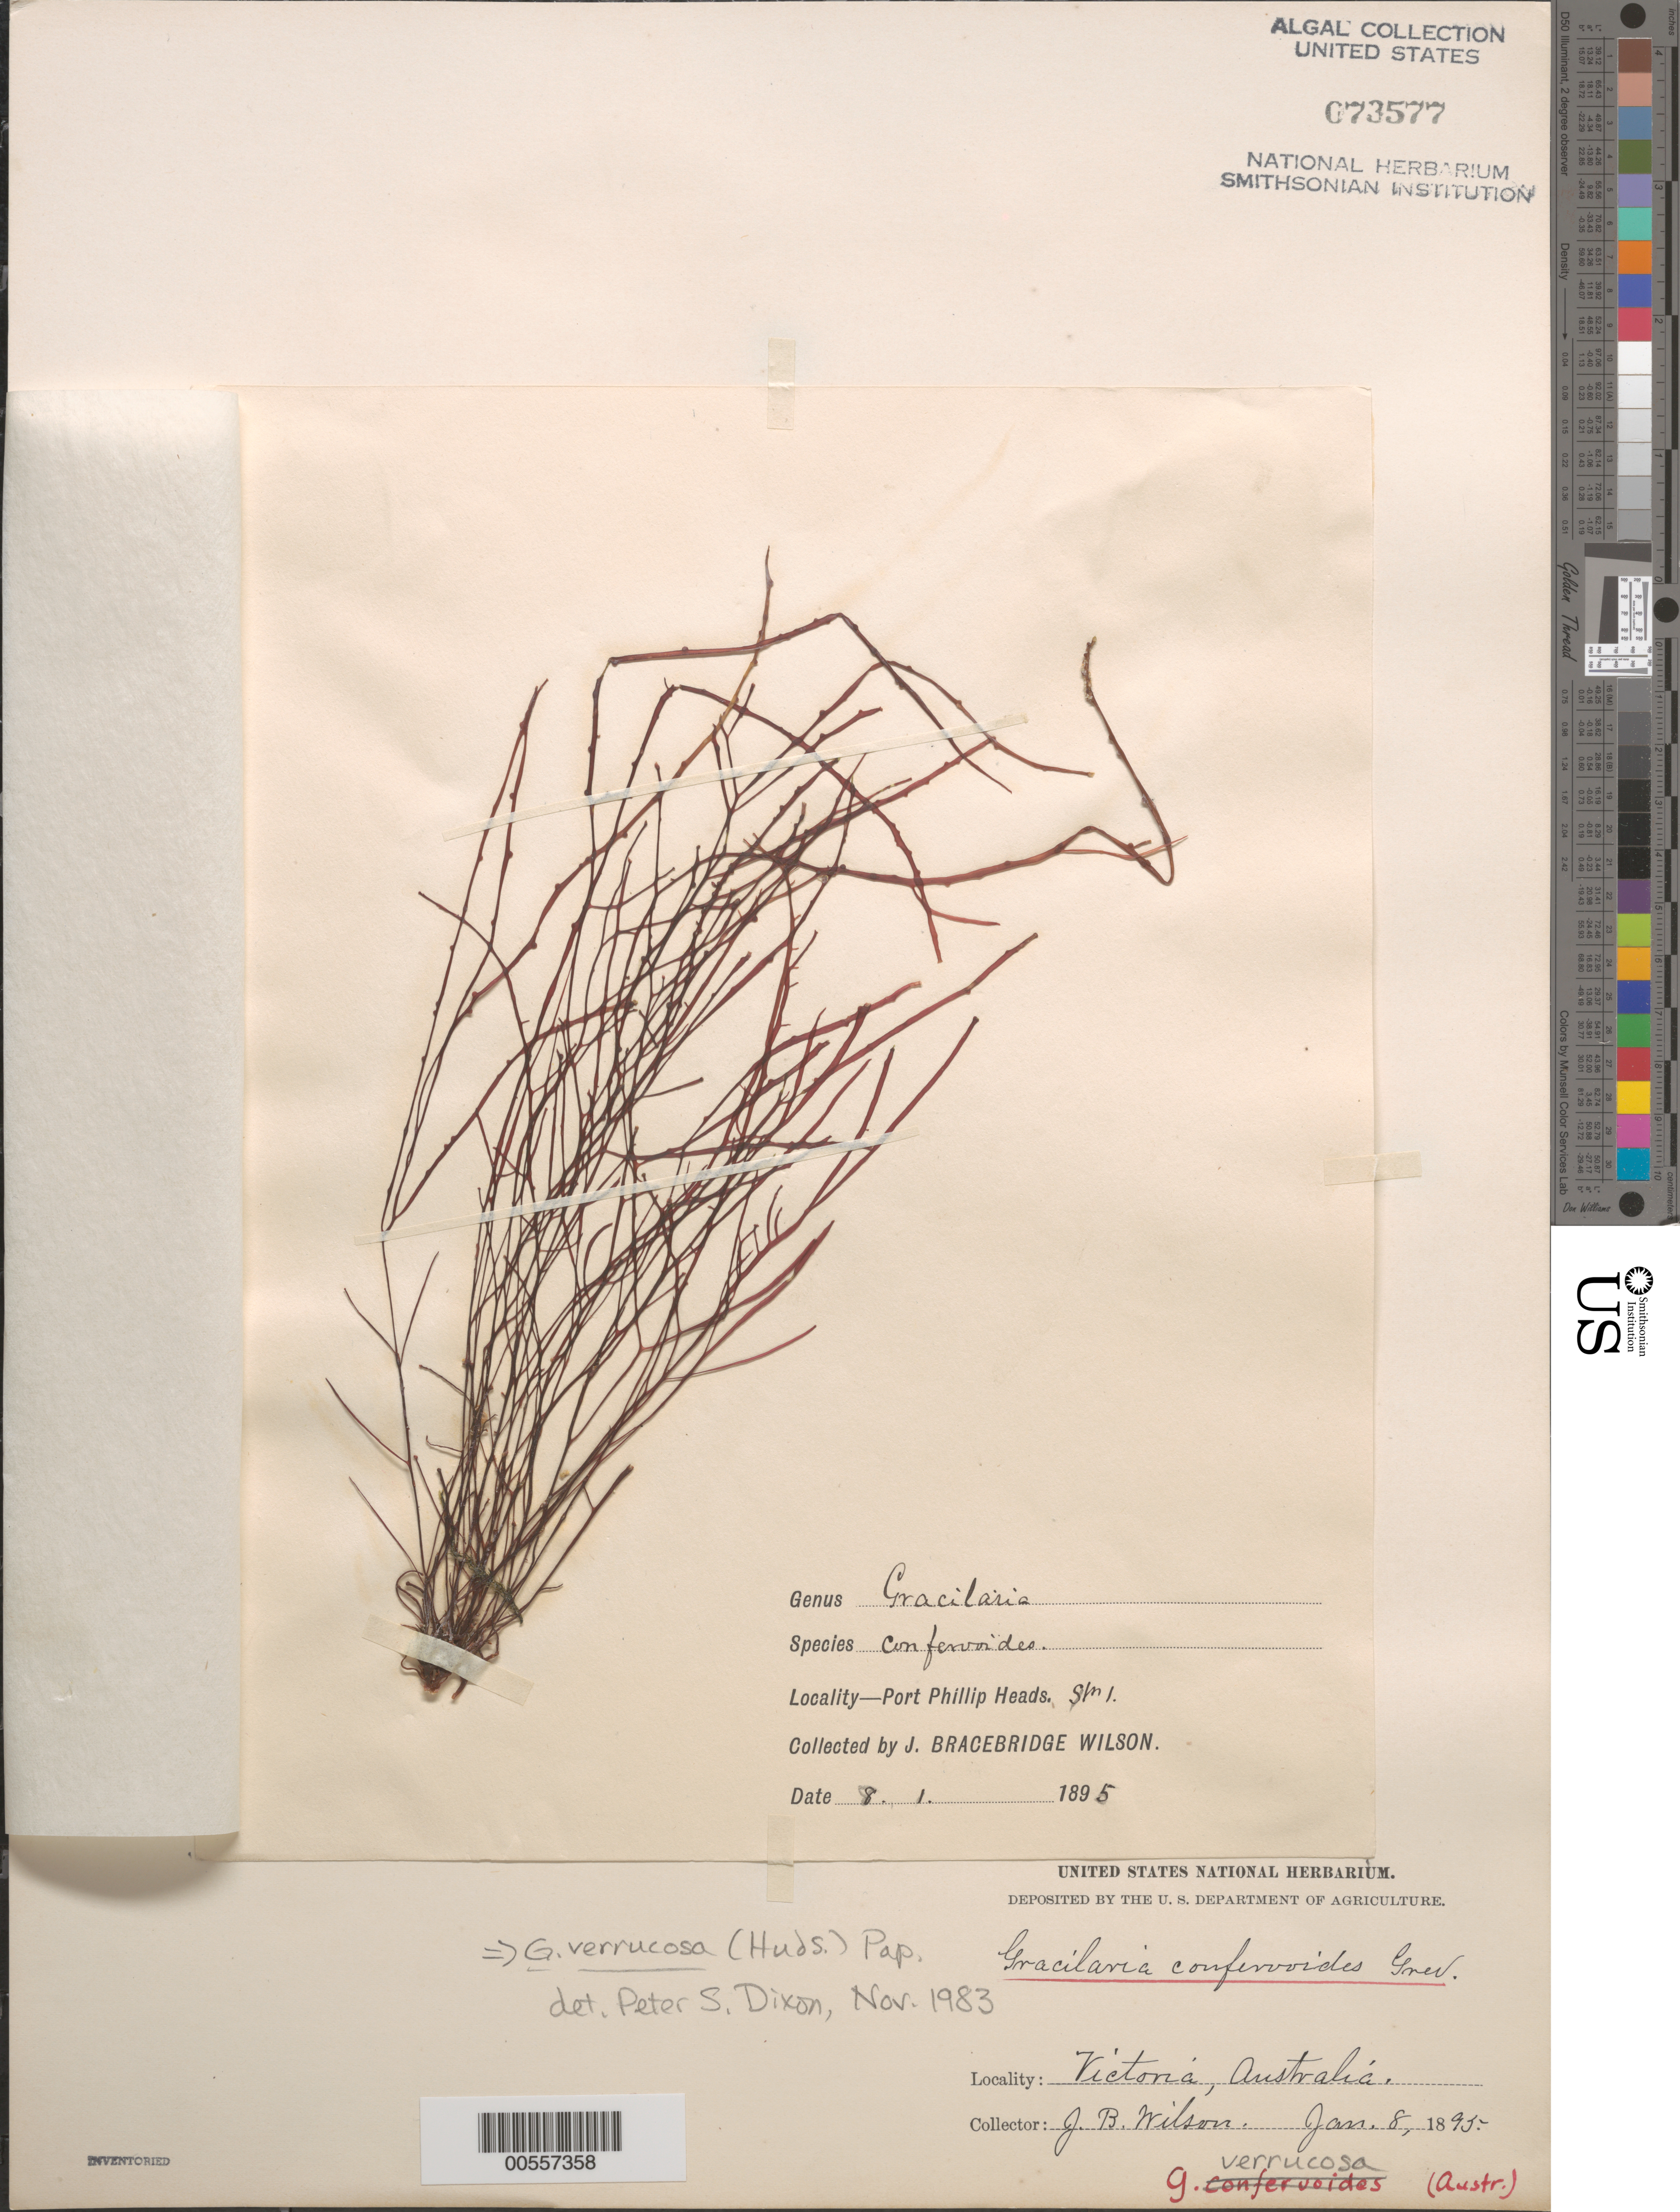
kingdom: Plantae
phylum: Rhodophyta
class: Florideophyceae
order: Gracilariales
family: Gracilariaceae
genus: Gracilariopsis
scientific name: Gracilariopsis longissima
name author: (S.G. Gmel.) Steentoft et al.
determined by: Algae name updating Project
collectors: J. B. Wilson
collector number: Station 1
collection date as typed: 08 Jan 1895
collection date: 1895-01-08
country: Australia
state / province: Victoria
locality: Port Phillip Heads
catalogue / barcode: US 73577